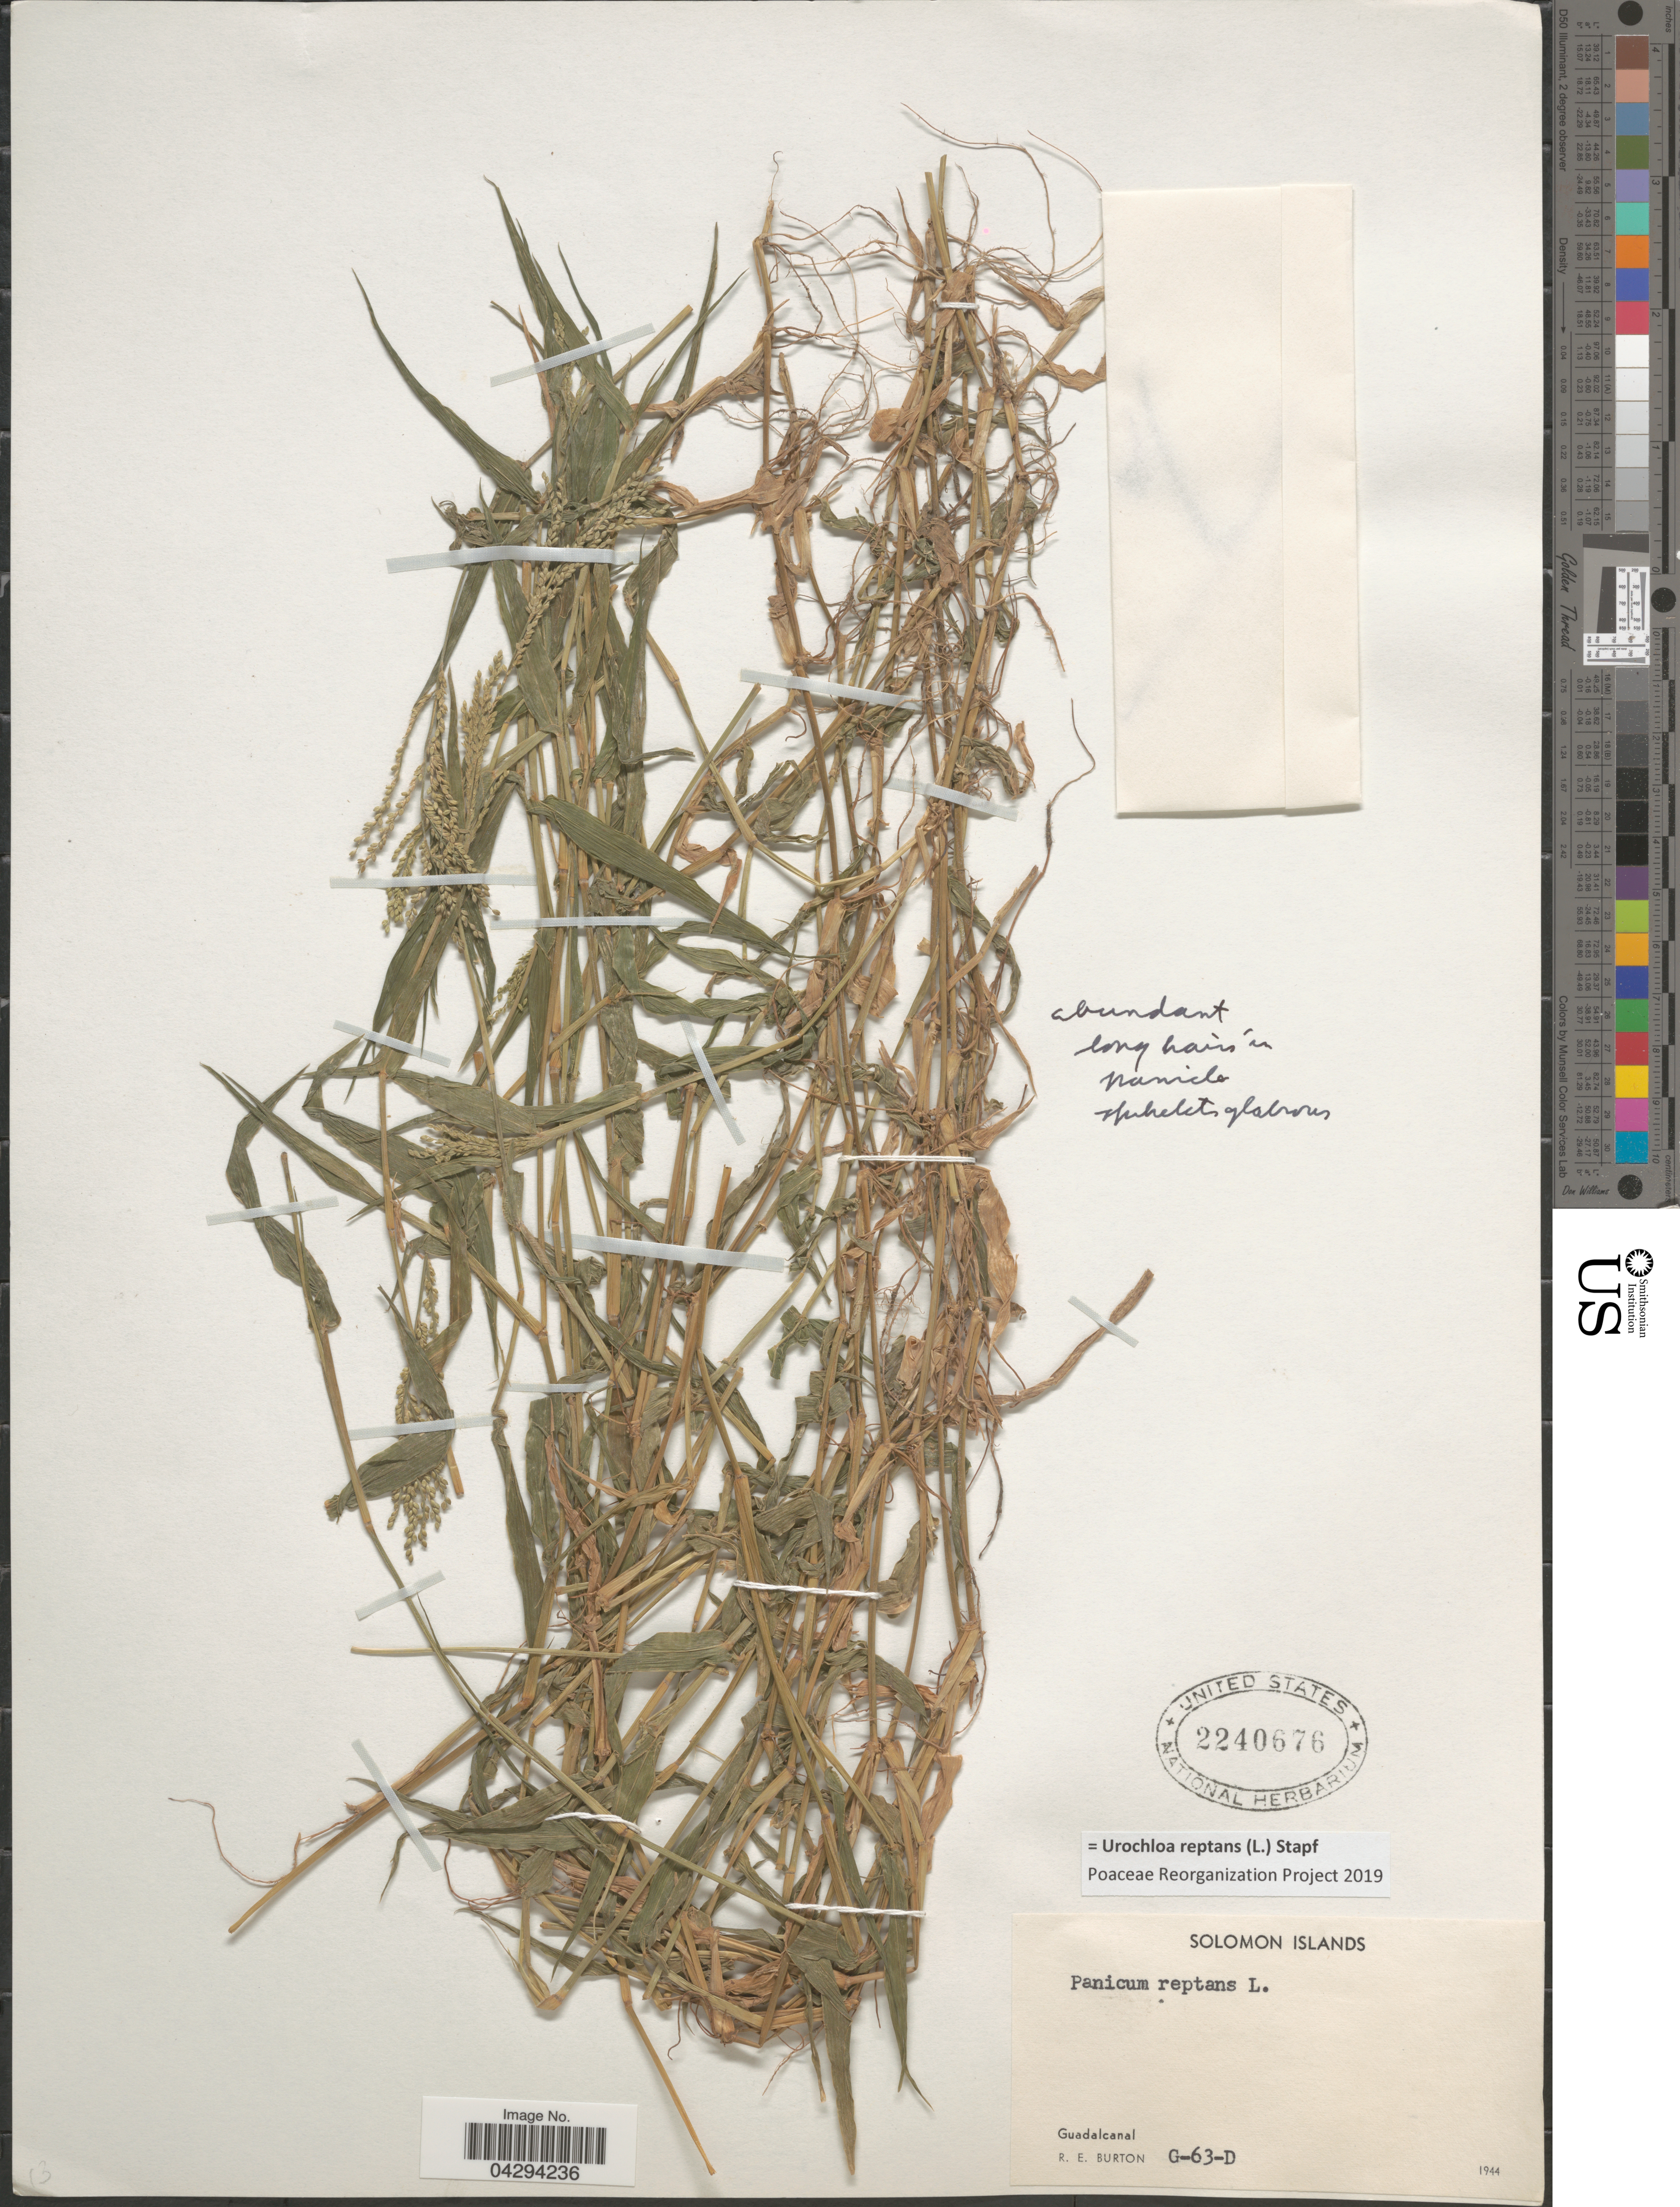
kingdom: Plantae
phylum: Tracheophyta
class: Liliopsida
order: Poales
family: Poaceae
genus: Urochloa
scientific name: Urochloa reptans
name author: (L.) Stapf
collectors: R. Burton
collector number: G-63-D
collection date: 1944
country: Solomon Islands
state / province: Solomon Islands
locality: Guadalcanal.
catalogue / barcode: US 2240676